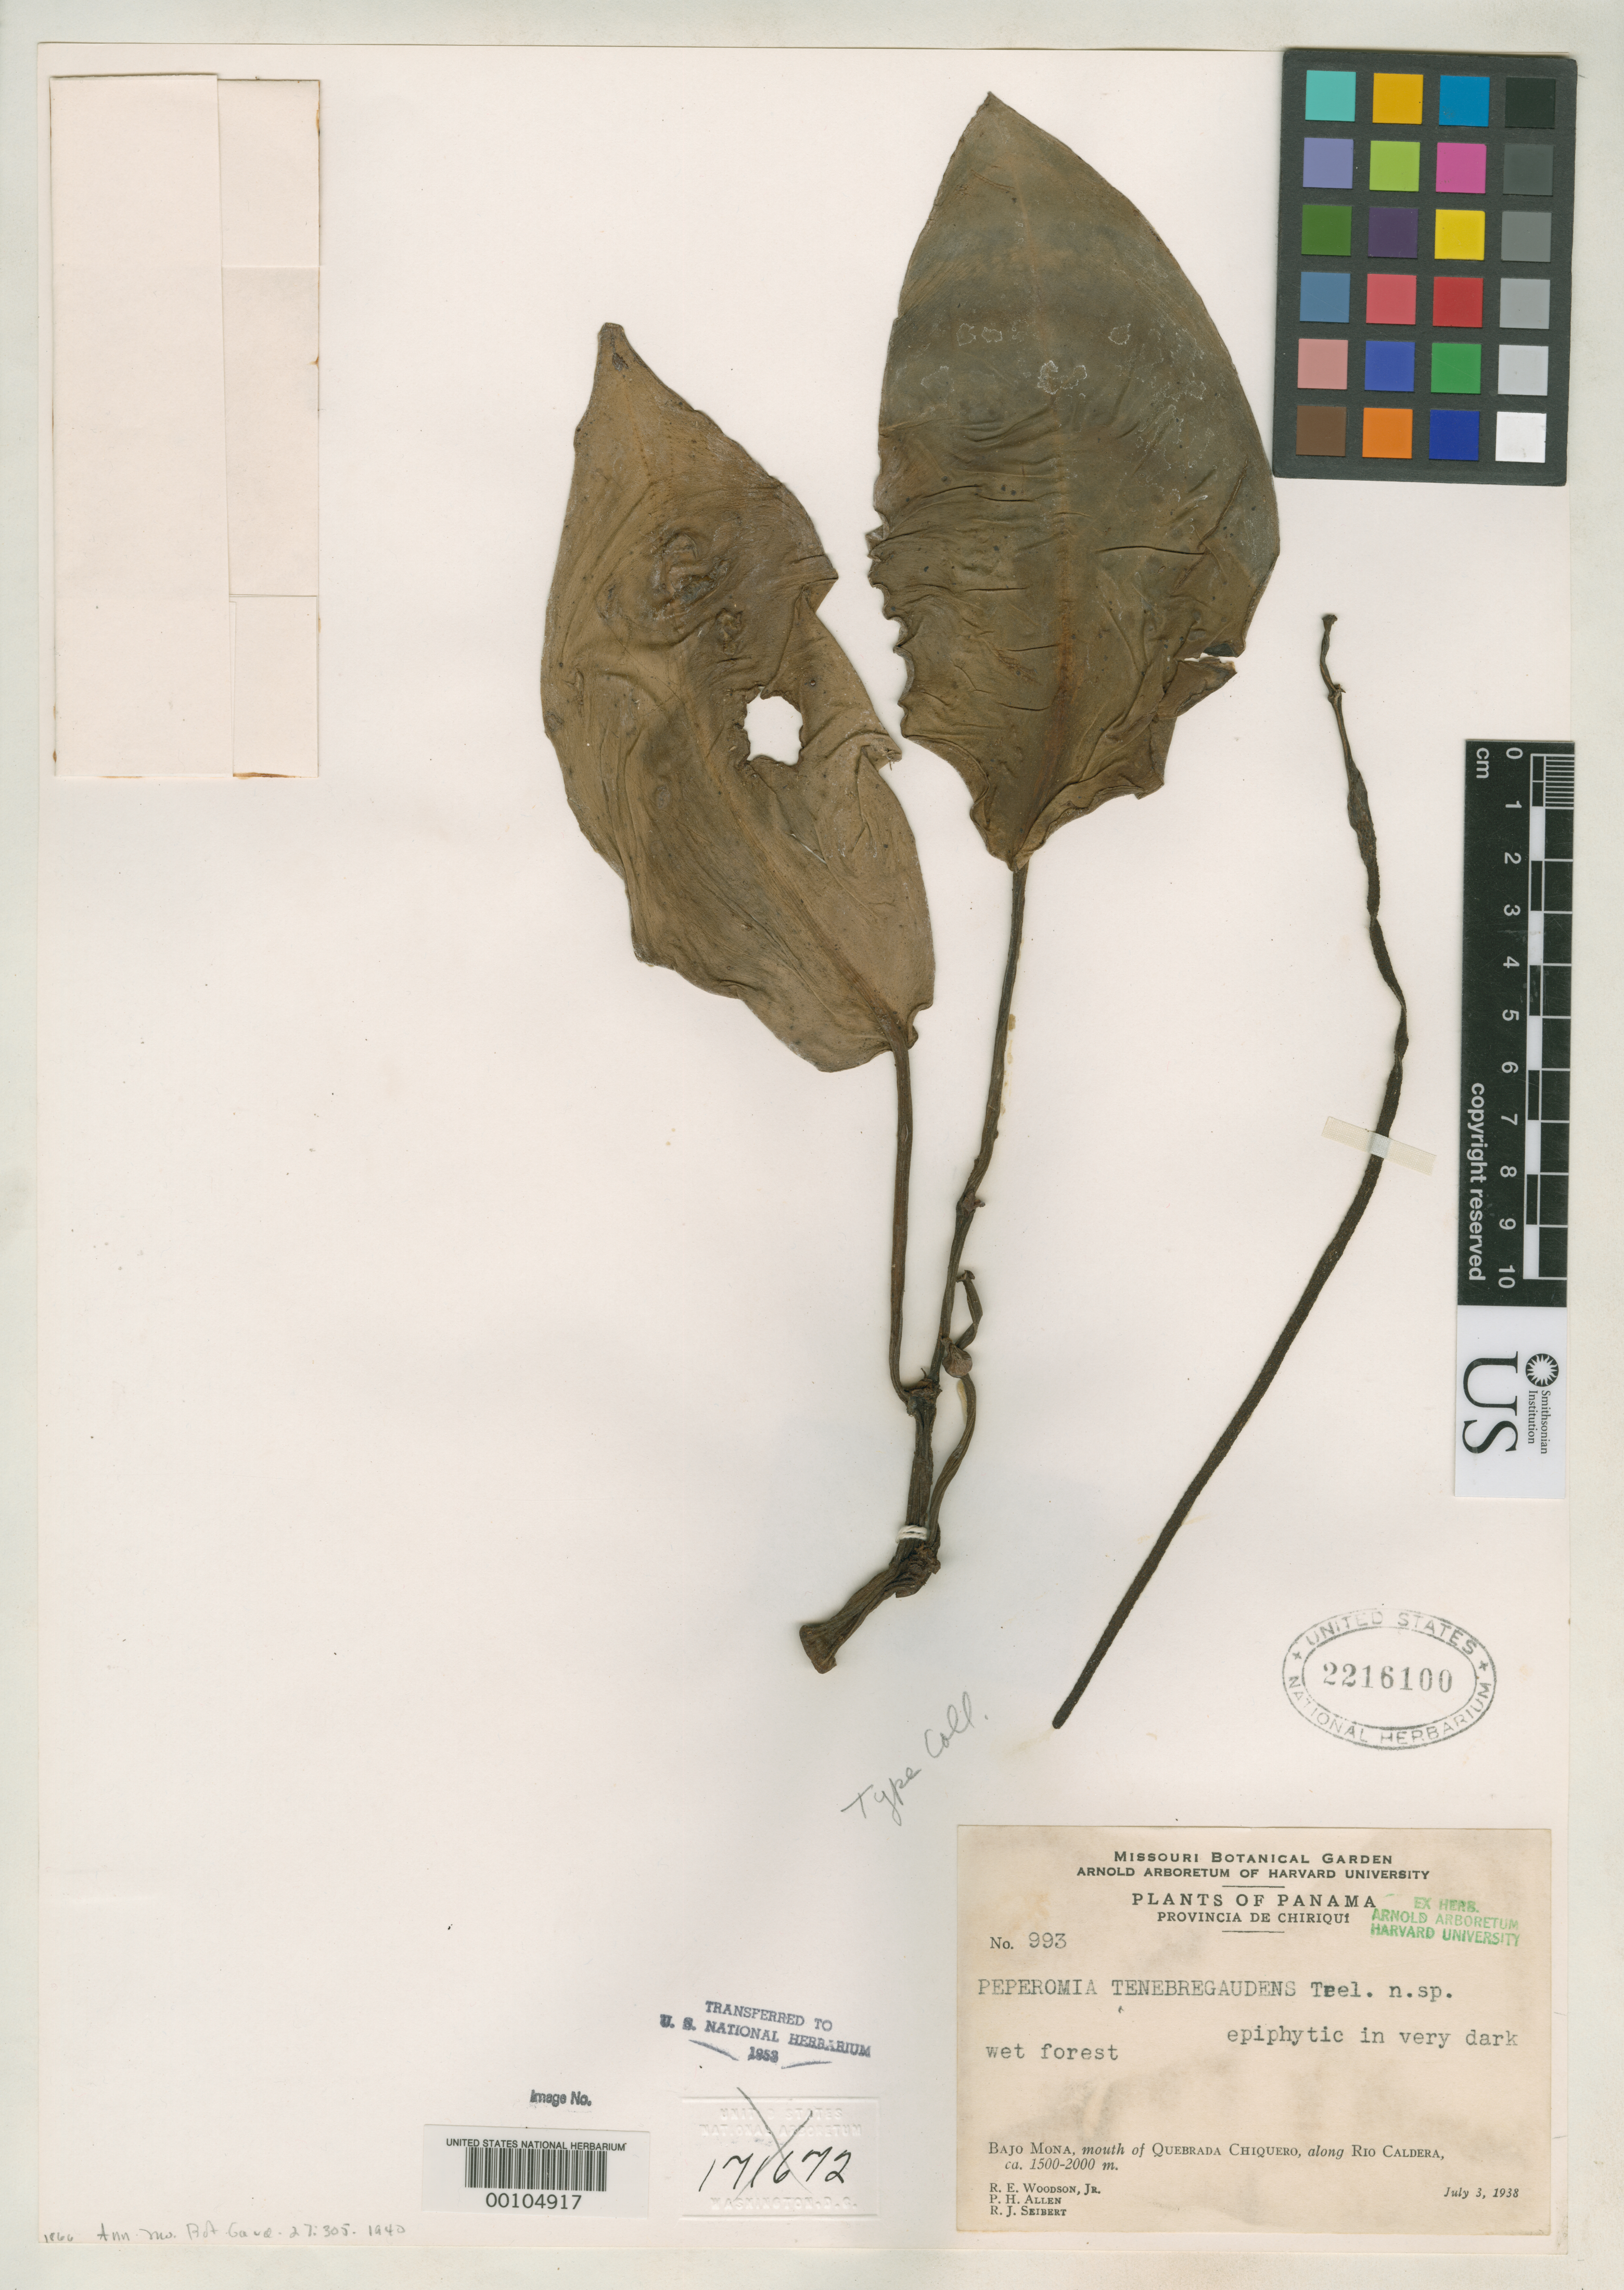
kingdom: Plantae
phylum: Tracheophyta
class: Magnoliopsida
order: Piperales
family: Piperaceae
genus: Peperomia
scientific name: Peperomia tenebraegaudens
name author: Trel. in Woodson & Schery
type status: Isotype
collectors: R. E. Woodson, P. H. Allen & R. J. Seibert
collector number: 993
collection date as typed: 03 Jul 1938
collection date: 1938-07-03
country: Panama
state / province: Chiriquí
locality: Bajo Mona, mouth of Quebrada Chiquero, along Rio Caldera.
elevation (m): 1500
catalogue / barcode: US 2216100